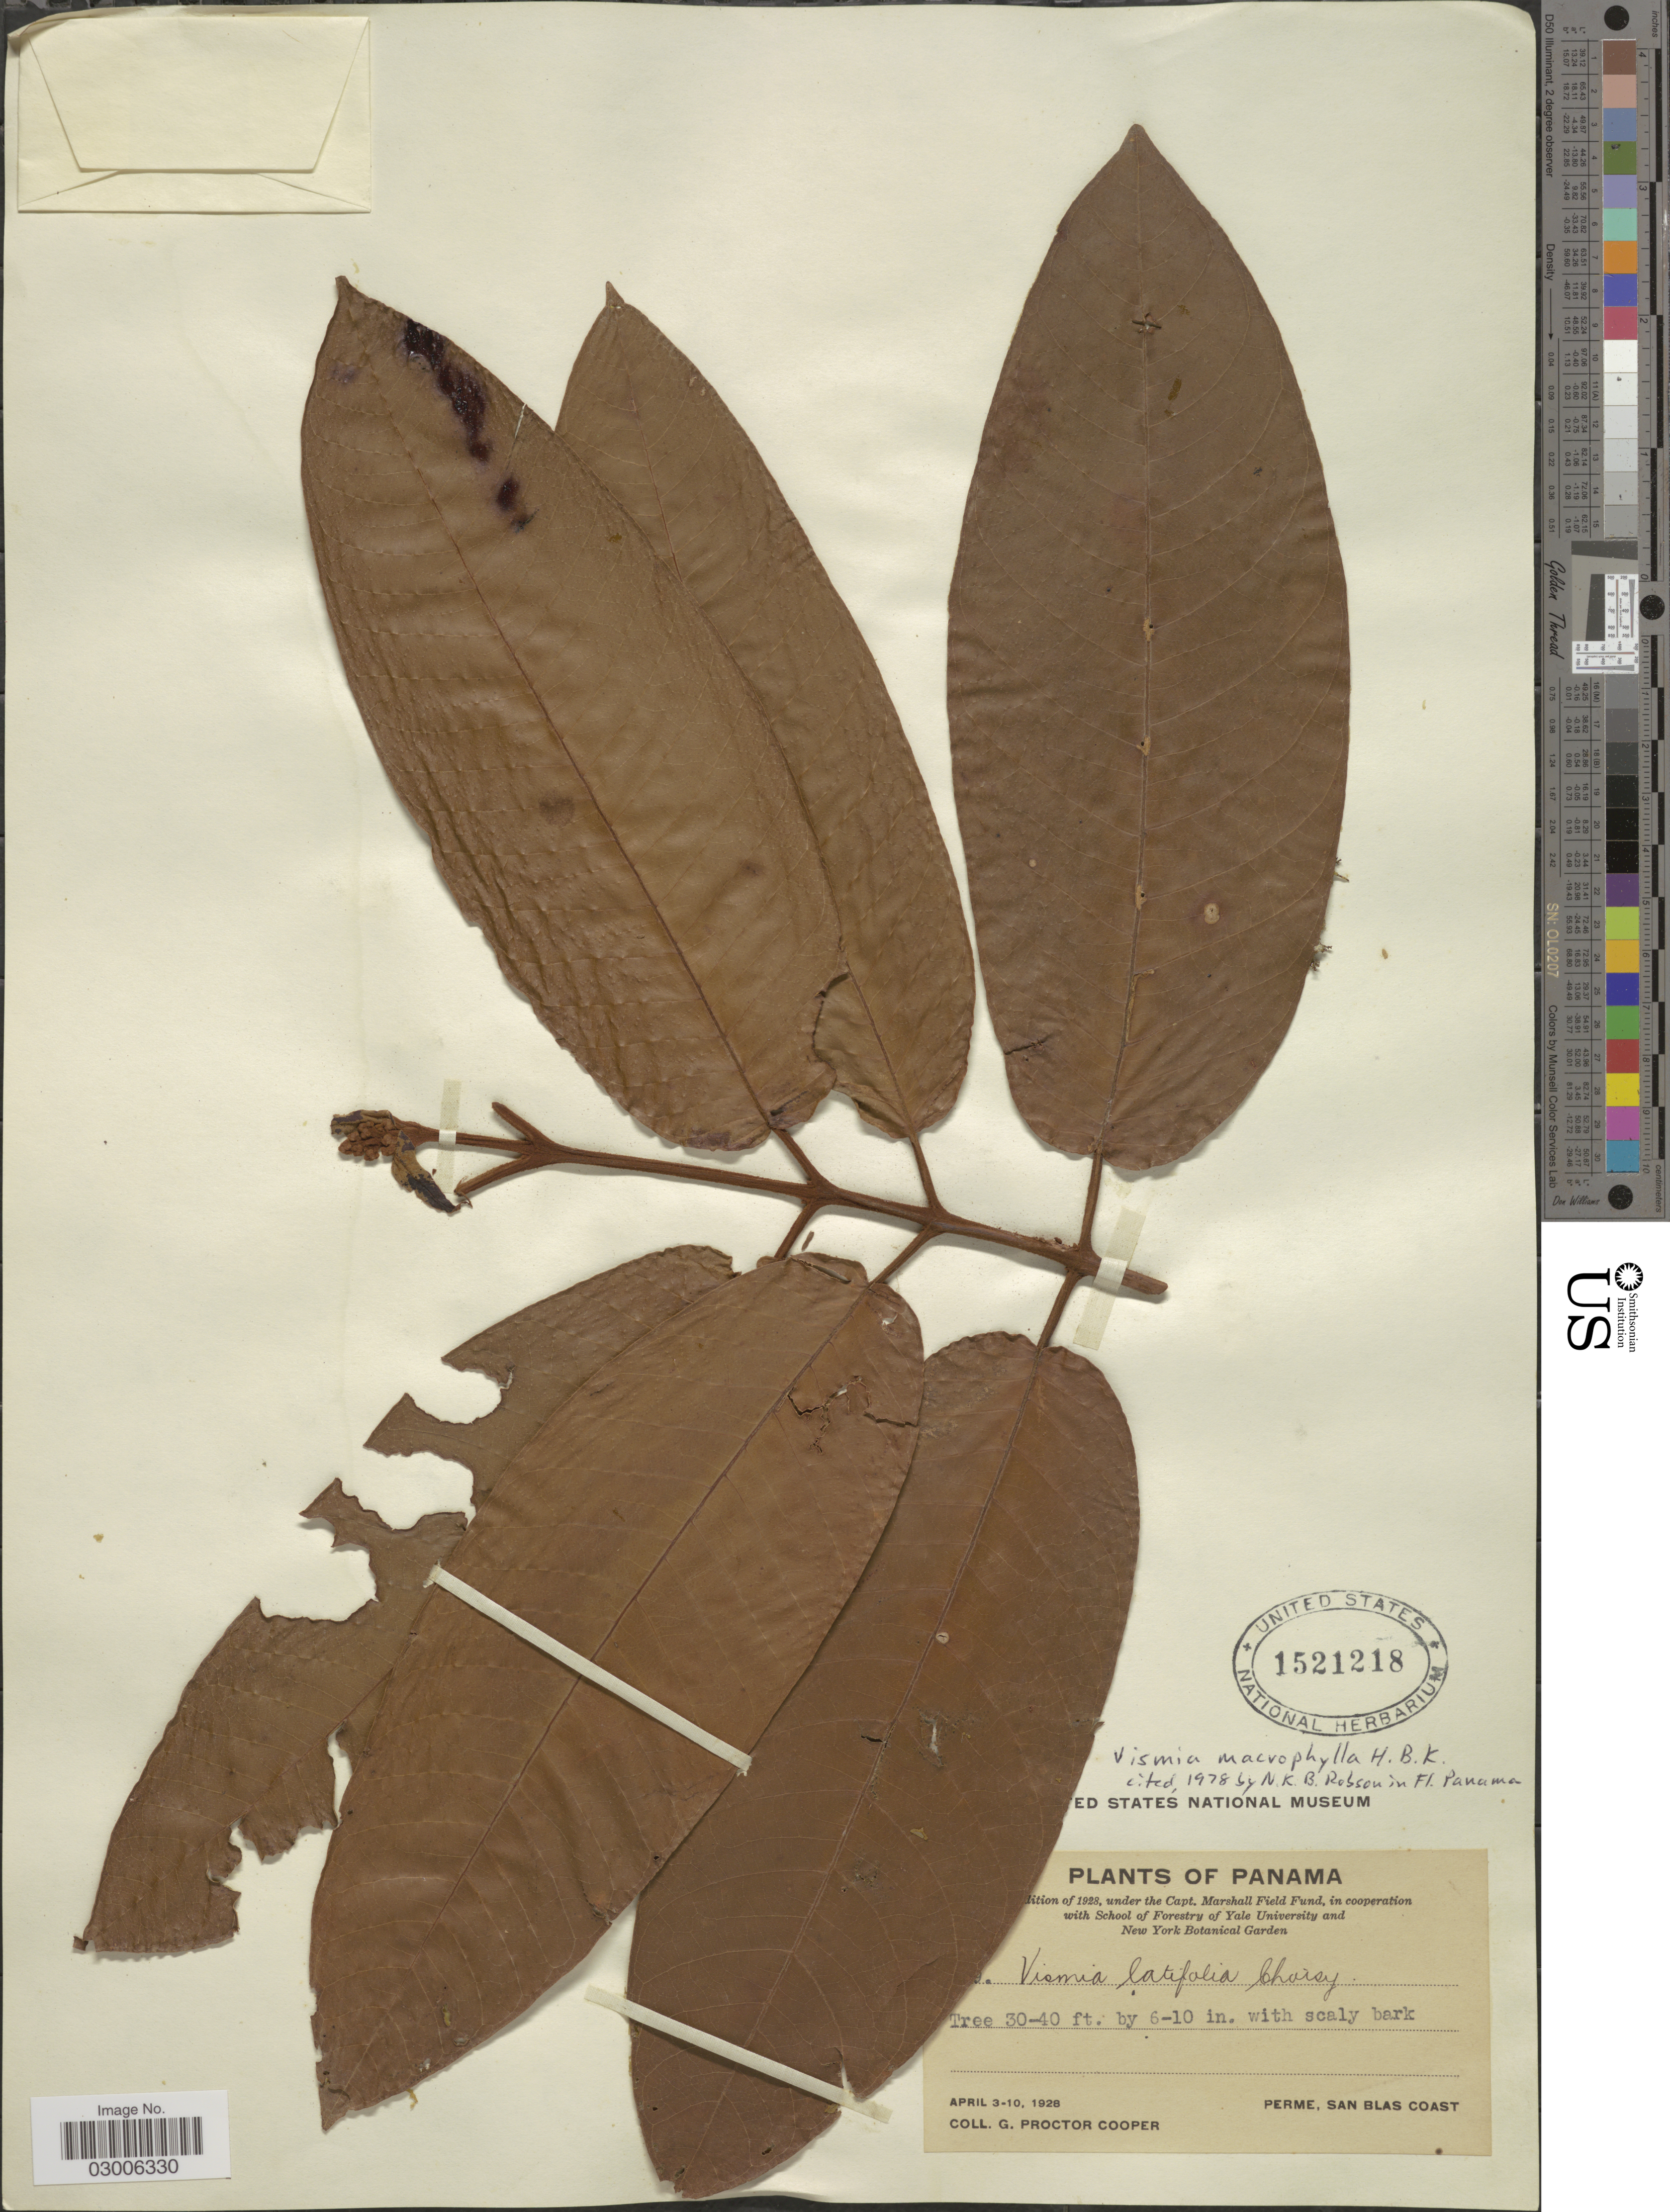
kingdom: Plantae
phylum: Tracheophyta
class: Magnoliopsida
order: Malpighiales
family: Hypericaceae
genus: Vismia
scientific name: Vismia macrophylla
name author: Kunth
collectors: G. Cooper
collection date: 1928-04-03/1928-04-10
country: Panama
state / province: Kuna Yala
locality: Perme, San Blas Coast.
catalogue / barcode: US 1521218